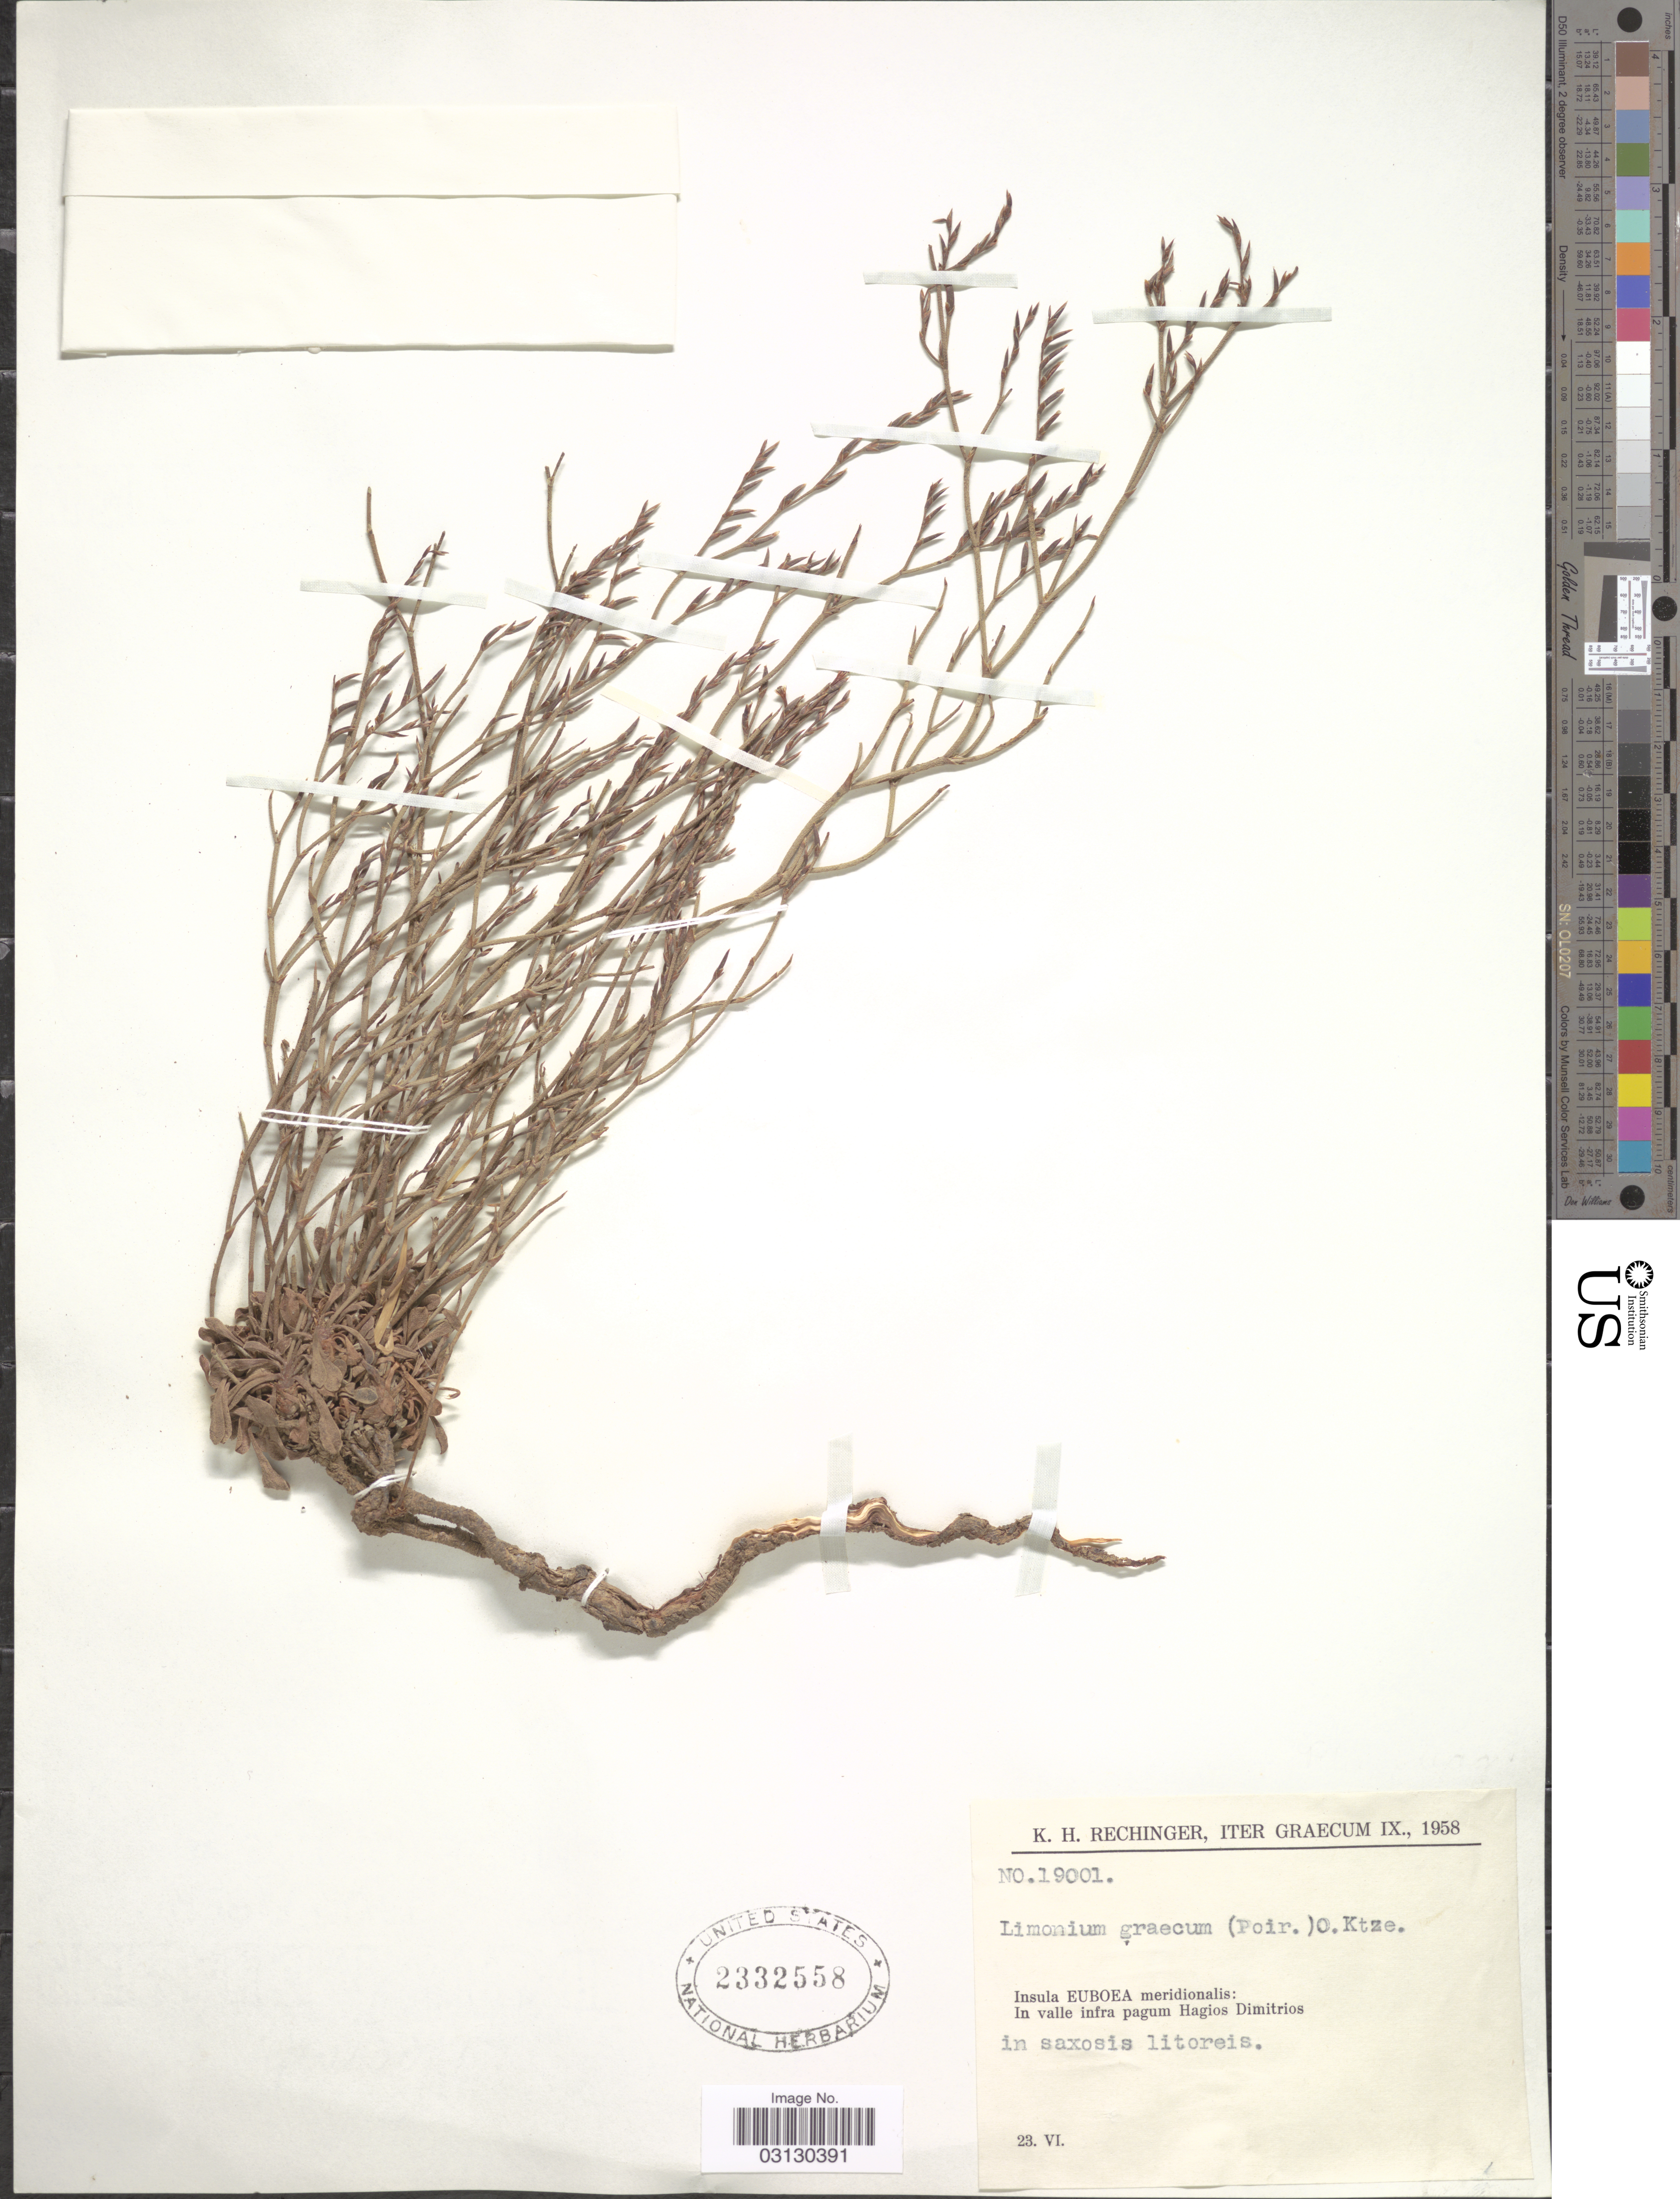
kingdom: Plantae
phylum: Tracheophyta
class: Magnoliopsida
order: Caryophyllales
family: Plumbaginaceae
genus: Limonium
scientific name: Limonium graecum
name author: (Poir.) Kuntze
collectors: K. H. Rechinger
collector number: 19001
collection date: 1958-06-23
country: Greece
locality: Graecum, Insula Euboea meridionalis: In valle infra pagum Hagios Dimitrios.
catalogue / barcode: US 2332558